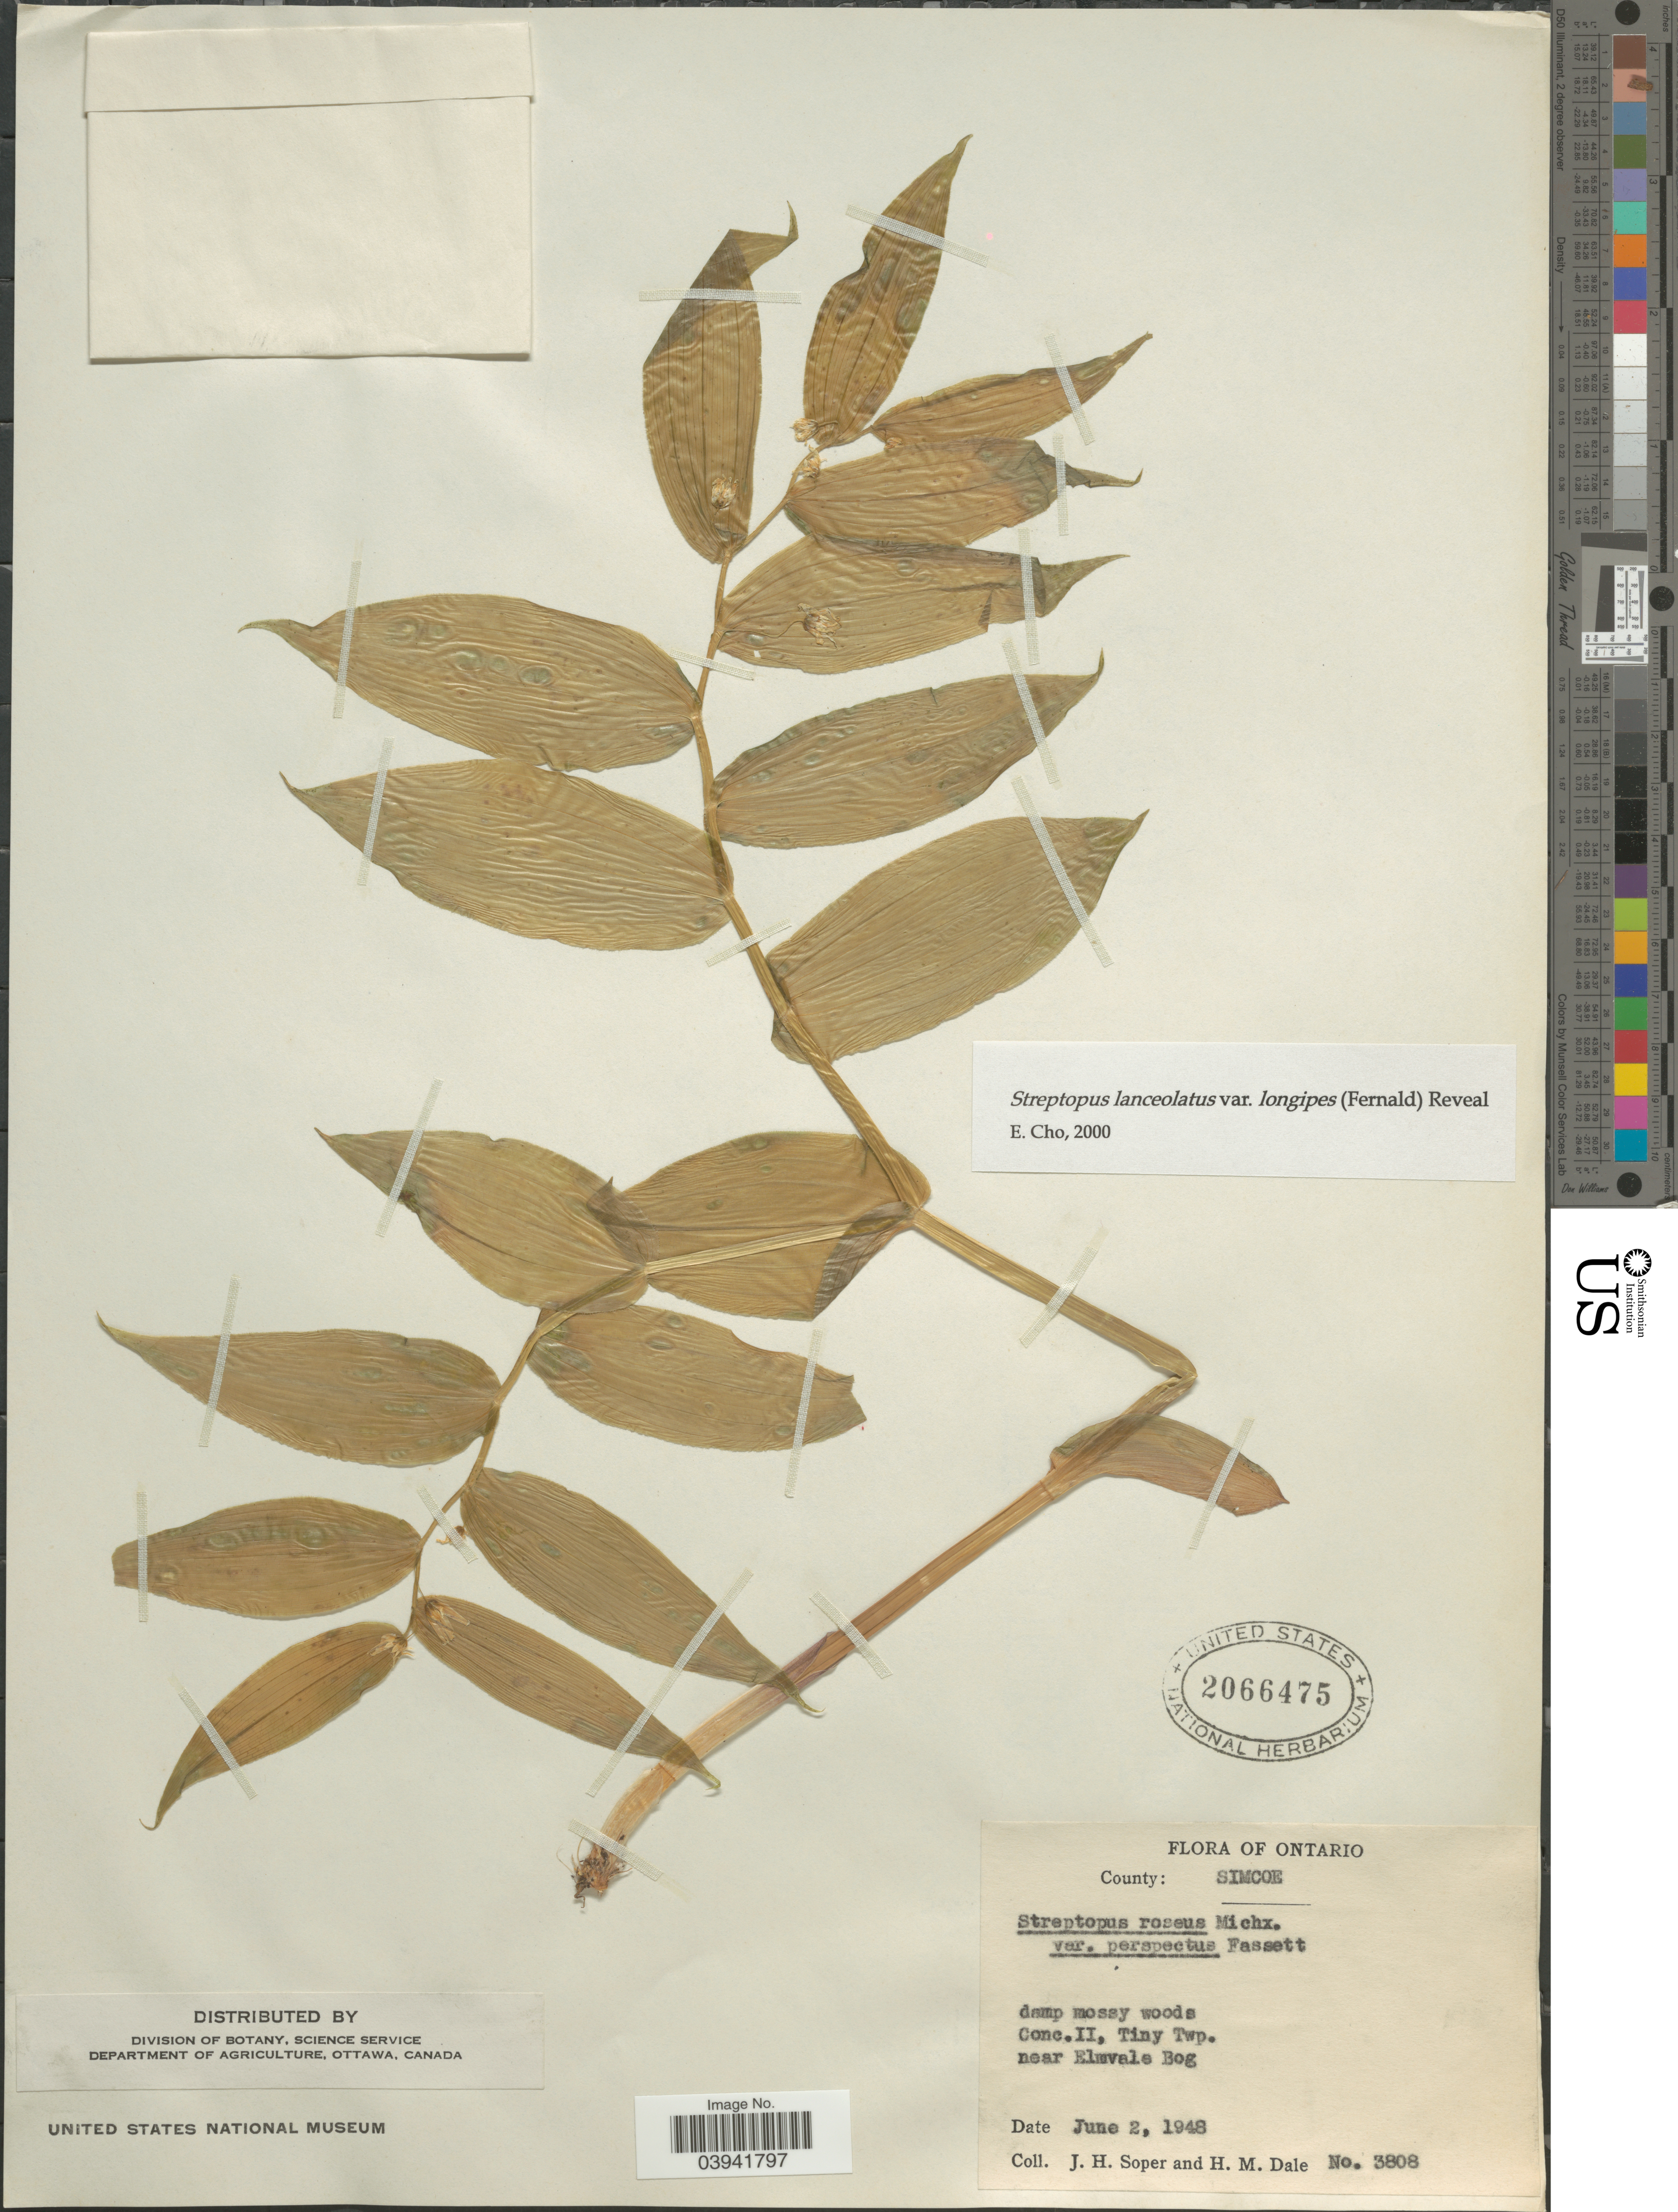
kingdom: Plantae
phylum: Tracheophyta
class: Liliopsida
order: Liliales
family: Liliaceae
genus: Streptopus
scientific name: Streptopus lanceolatus var. longipes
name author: (Fernald) Reveal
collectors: J. H. Soper & H. M. Dale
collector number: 3808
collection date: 1948-06-02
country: Canada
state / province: Ontario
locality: County: Simcoe. Conc. II, Tiny Twp. near Elmvale Bog.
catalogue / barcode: US 2066475